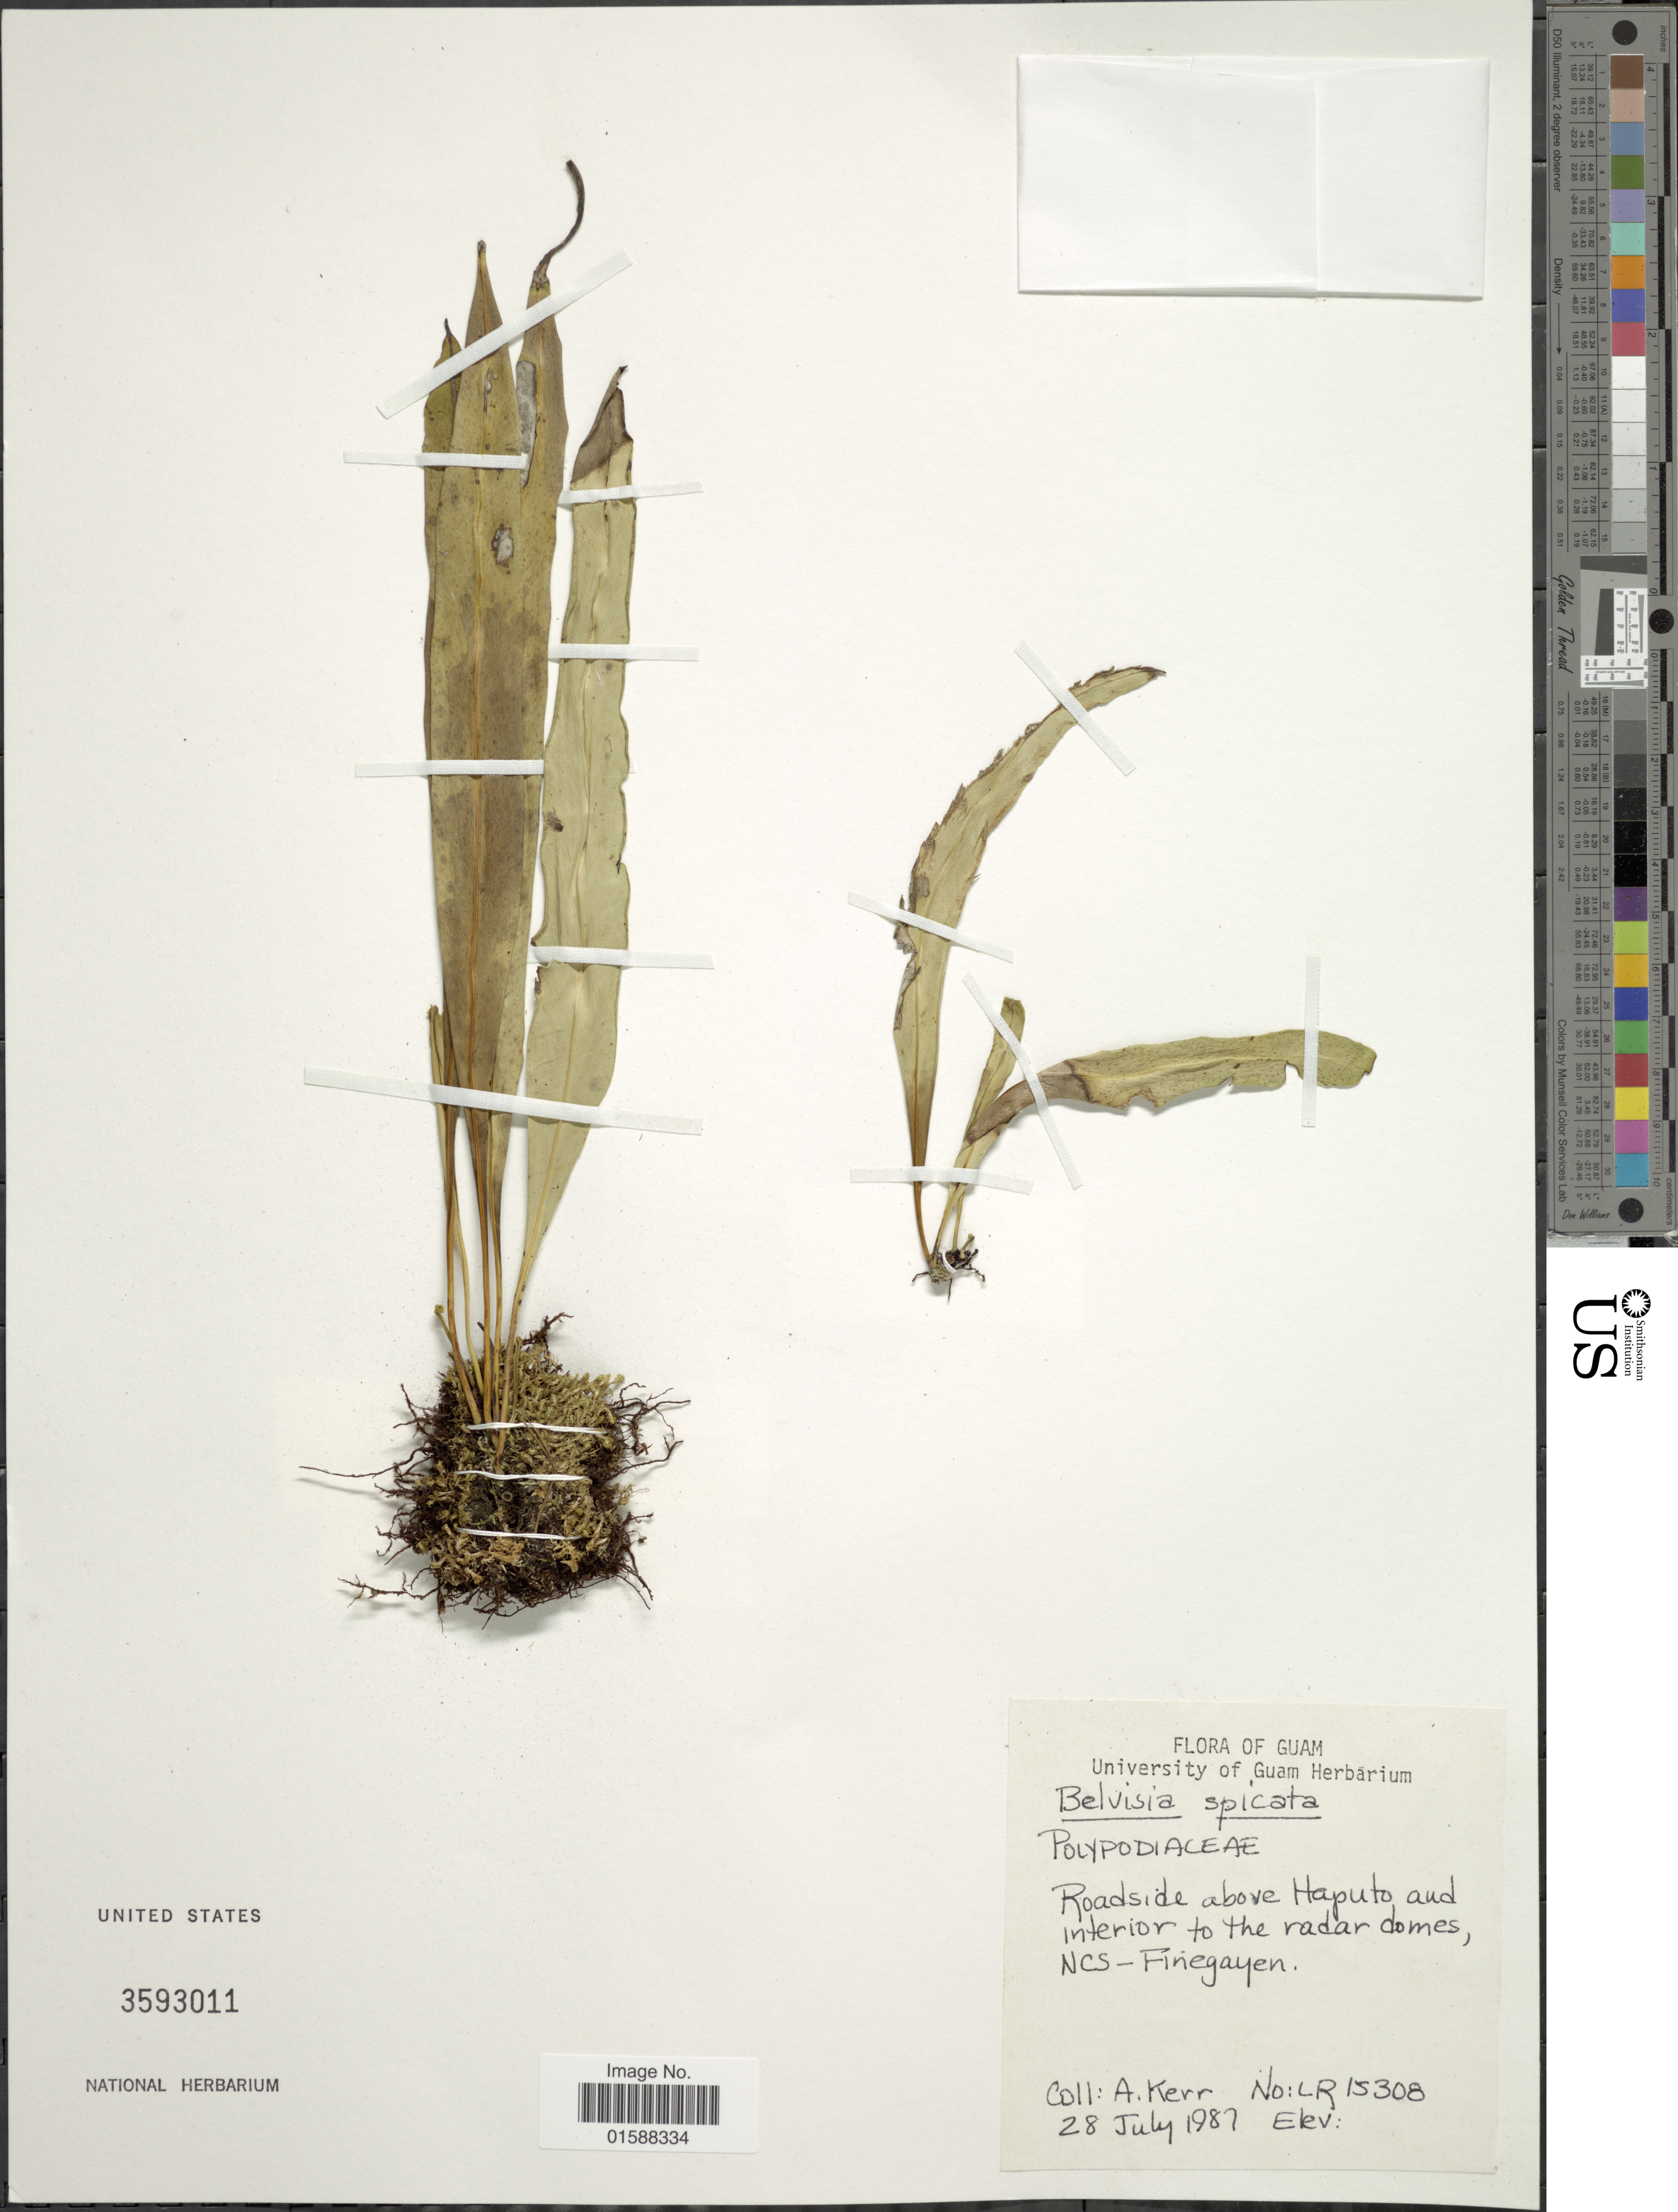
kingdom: Plantae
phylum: Tracheophyta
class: Polypodiopsida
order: Polypodiales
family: Polypodiaceae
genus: Lepisorus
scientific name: Lepisorus spicatus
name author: (L. f.) Li S. Wang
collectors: A. Kerr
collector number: LR15308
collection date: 1987-07-28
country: Guam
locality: Roadside above Haputo and interior to the radar domes, NCS-Finegayen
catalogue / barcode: US 3593011